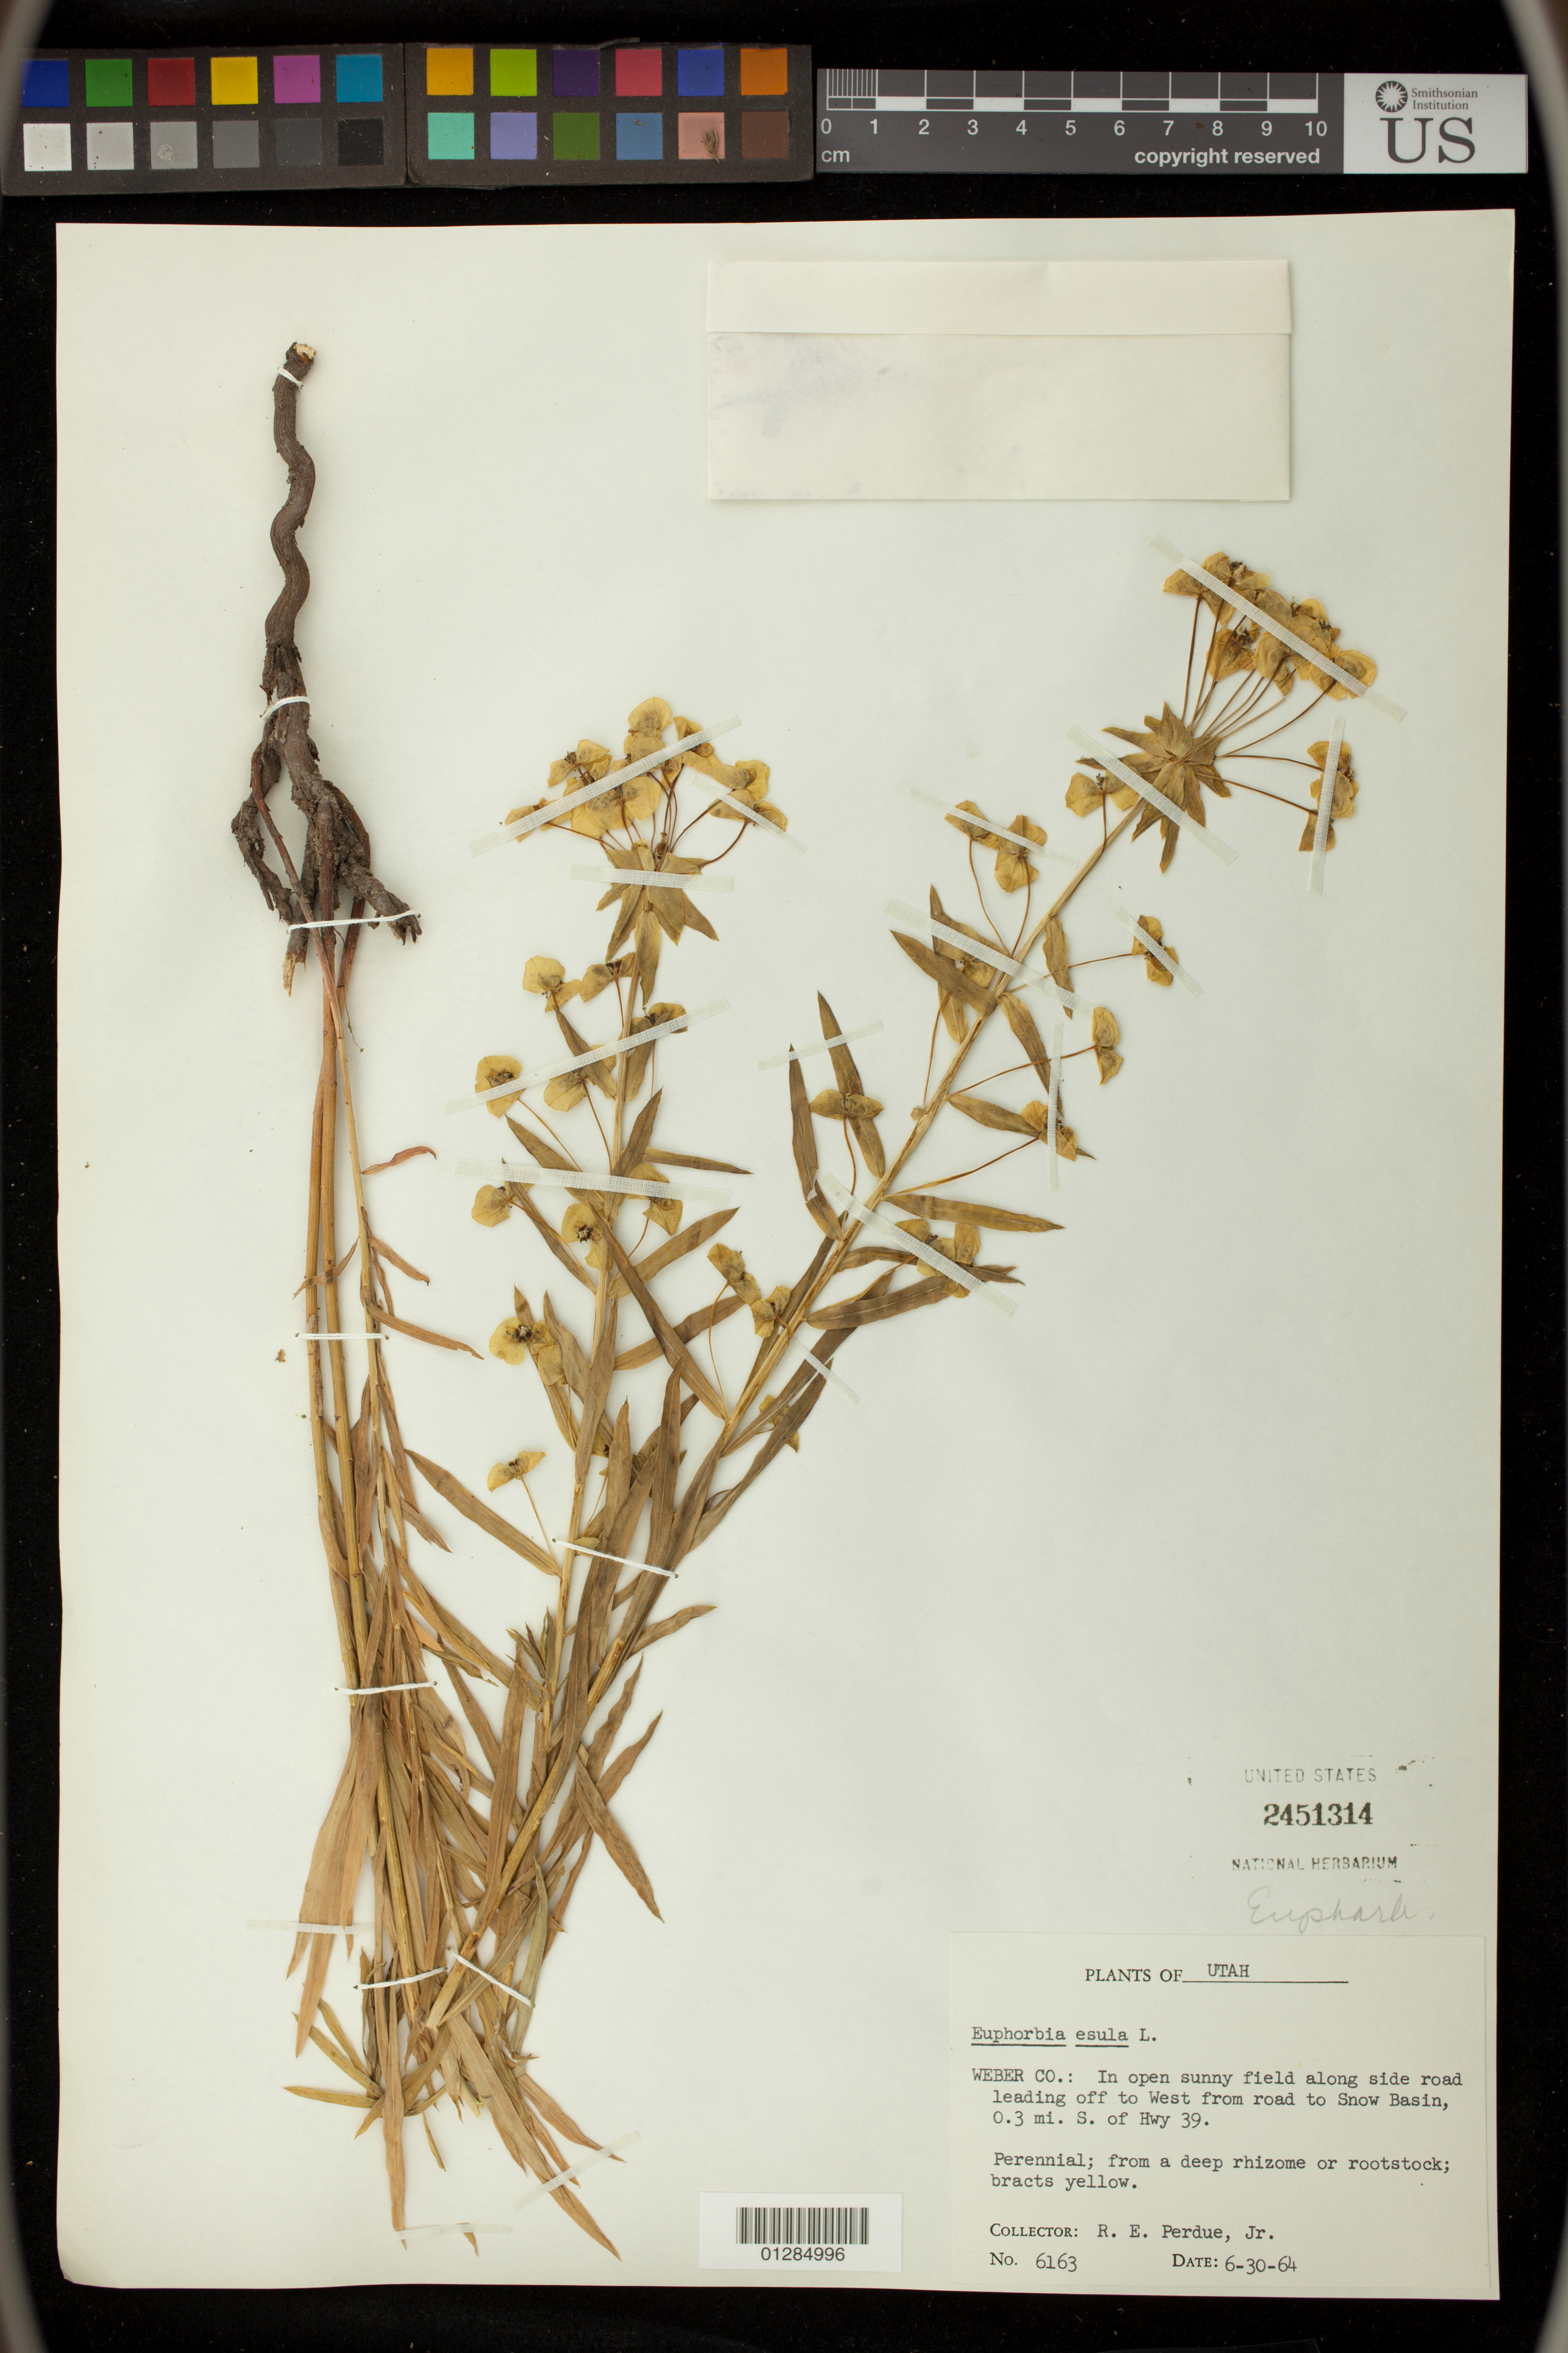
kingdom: Plantae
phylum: Tracheophyta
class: Magnoliopsida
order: Malpighiales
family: Euphorbiaceae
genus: Euphorbia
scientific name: Euphorbia esula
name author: L.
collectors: R. E. Perdue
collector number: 6163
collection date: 1964-06-30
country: United States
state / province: Utah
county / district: Weber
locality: Along road leading off to West from road to Snow Basin, 0.3 mi. S. of Hwy 39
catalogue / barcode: US 2451314